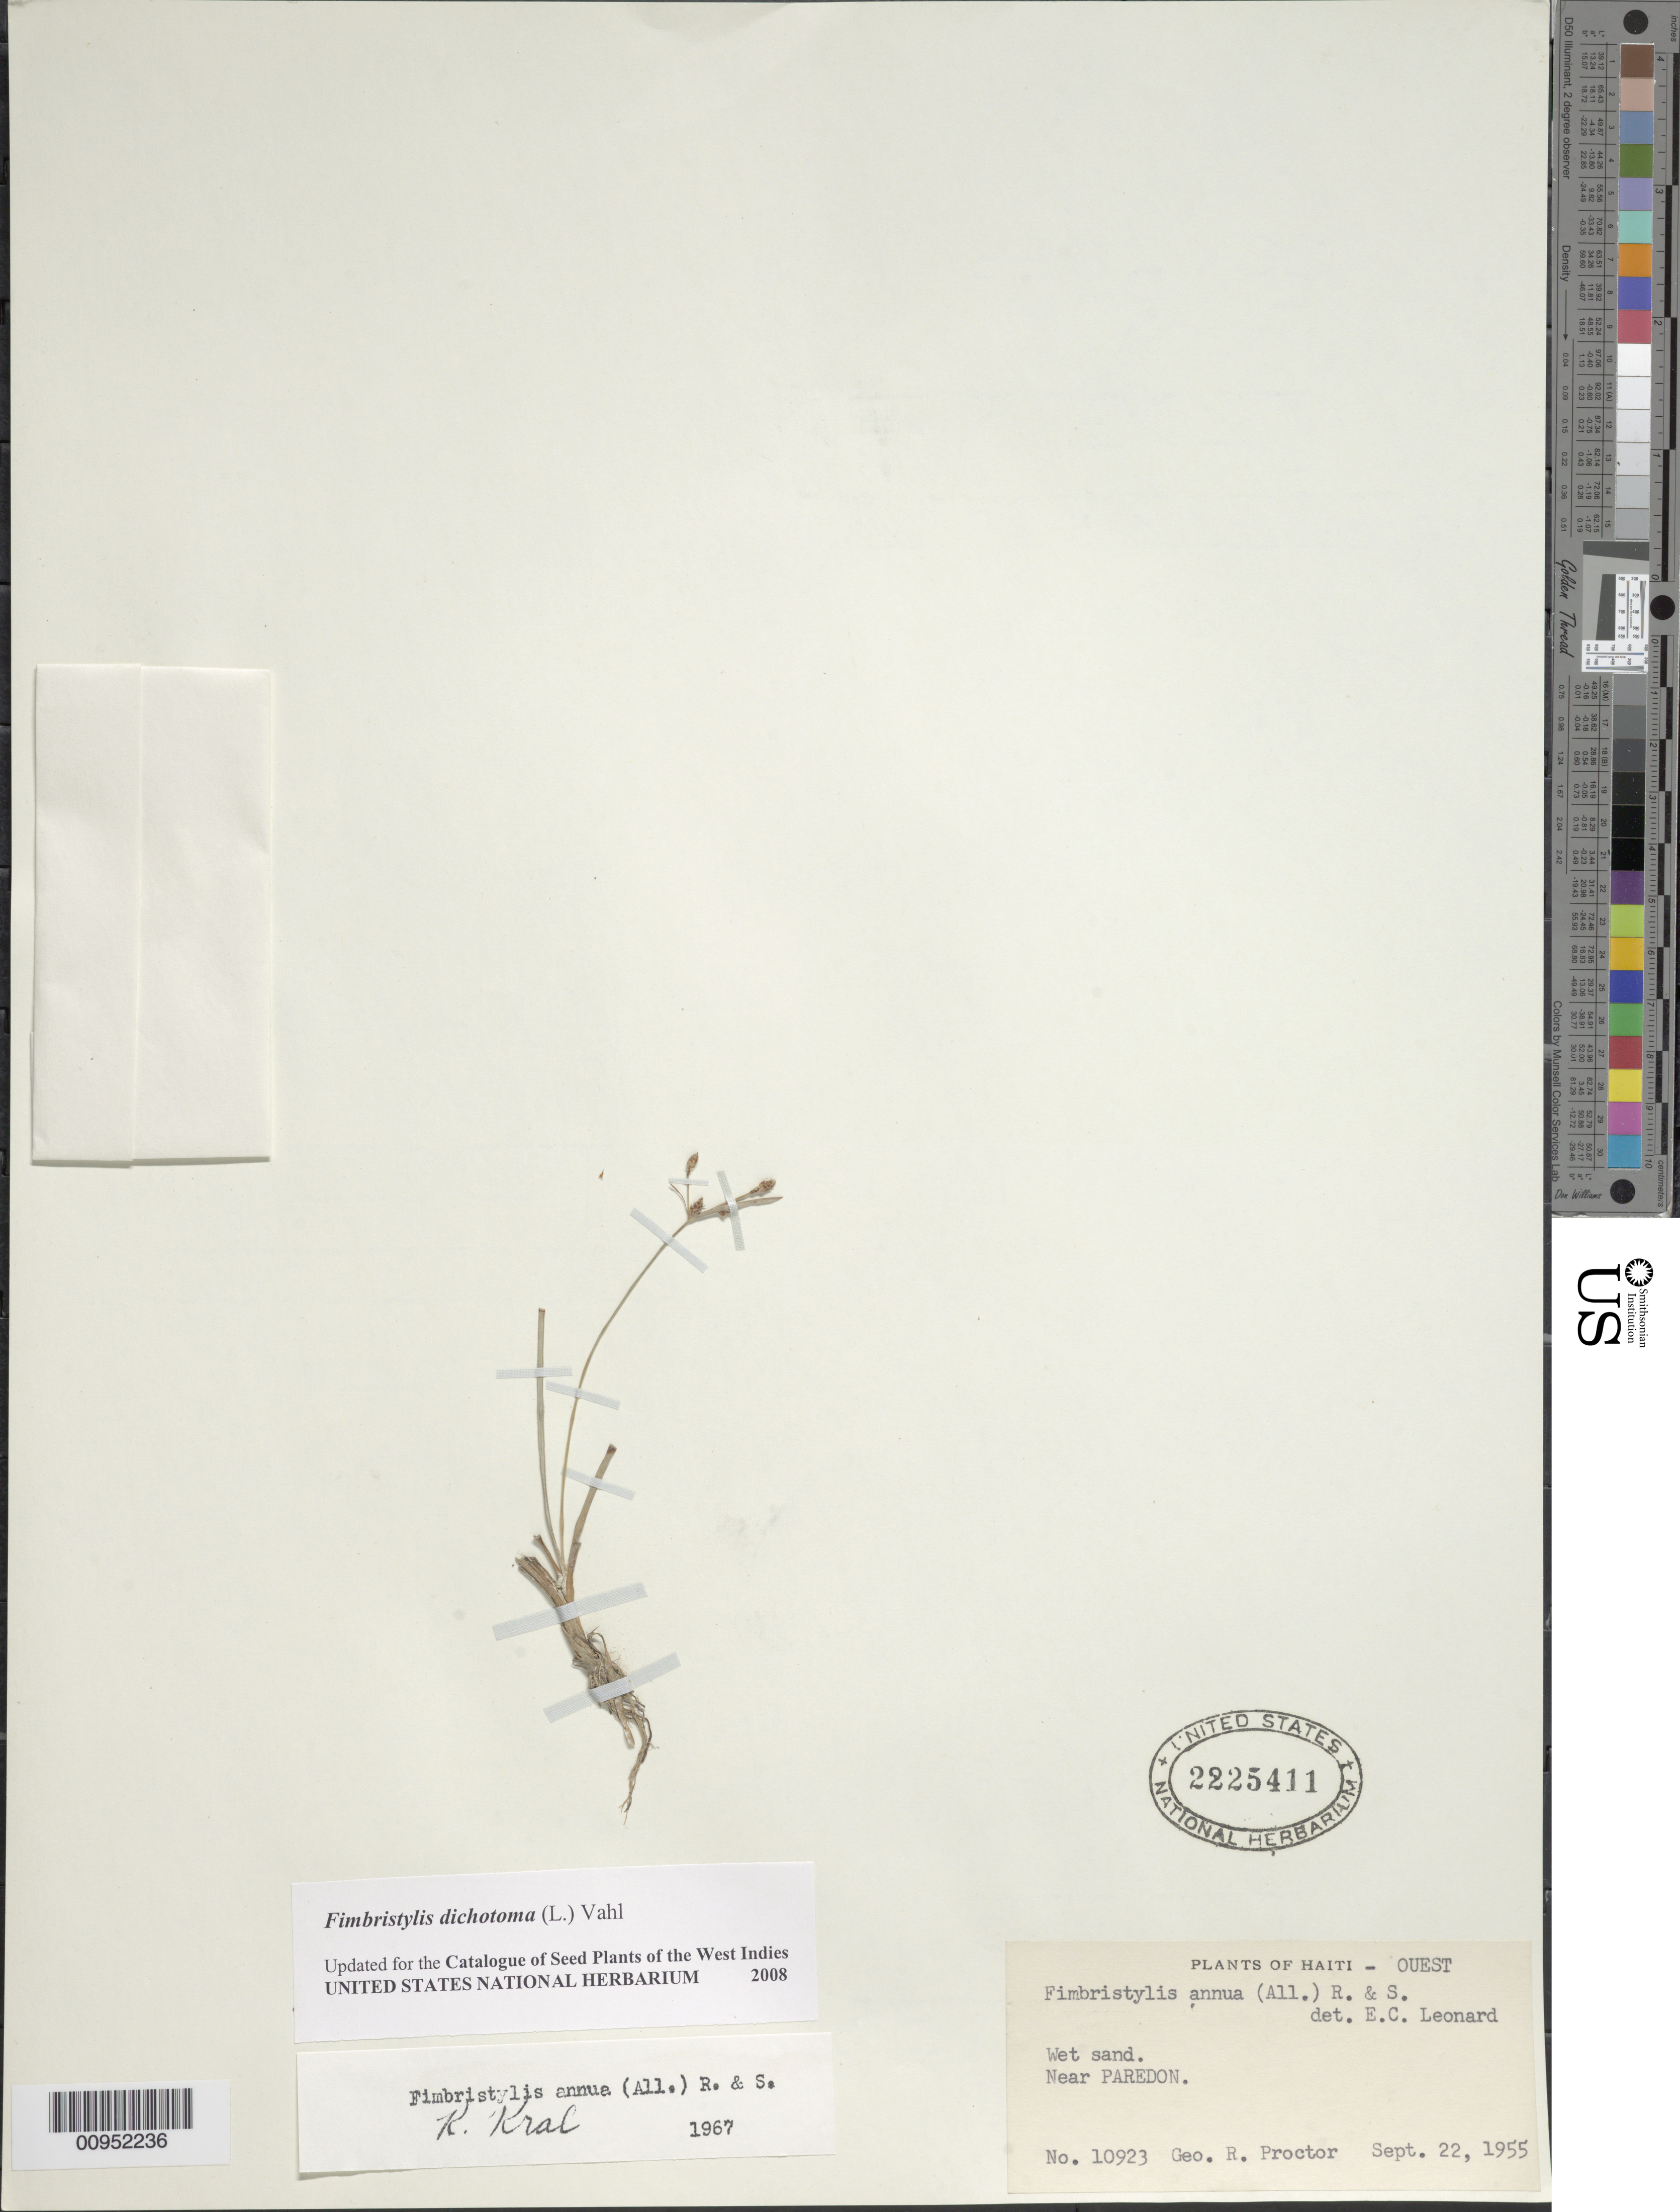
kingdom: Plantae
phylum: Tracheophyta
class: Liliopsida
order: Poales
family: Cyperaceae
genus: Fimbristylis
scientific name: Fimbristylis dichotoma subsp. dichotoma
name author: (L.) Vahl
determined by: Strong, M. T., (US), Smithsonian Institution - National Museum of Natural History (UNITED STATES)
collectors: G. R. Proctor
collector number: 10923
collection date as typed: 22 Sep 1955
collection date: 1955-09-22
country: Haiti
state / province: Ouest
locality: Near Paredon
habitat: Wet sand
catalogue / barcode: US 2225411